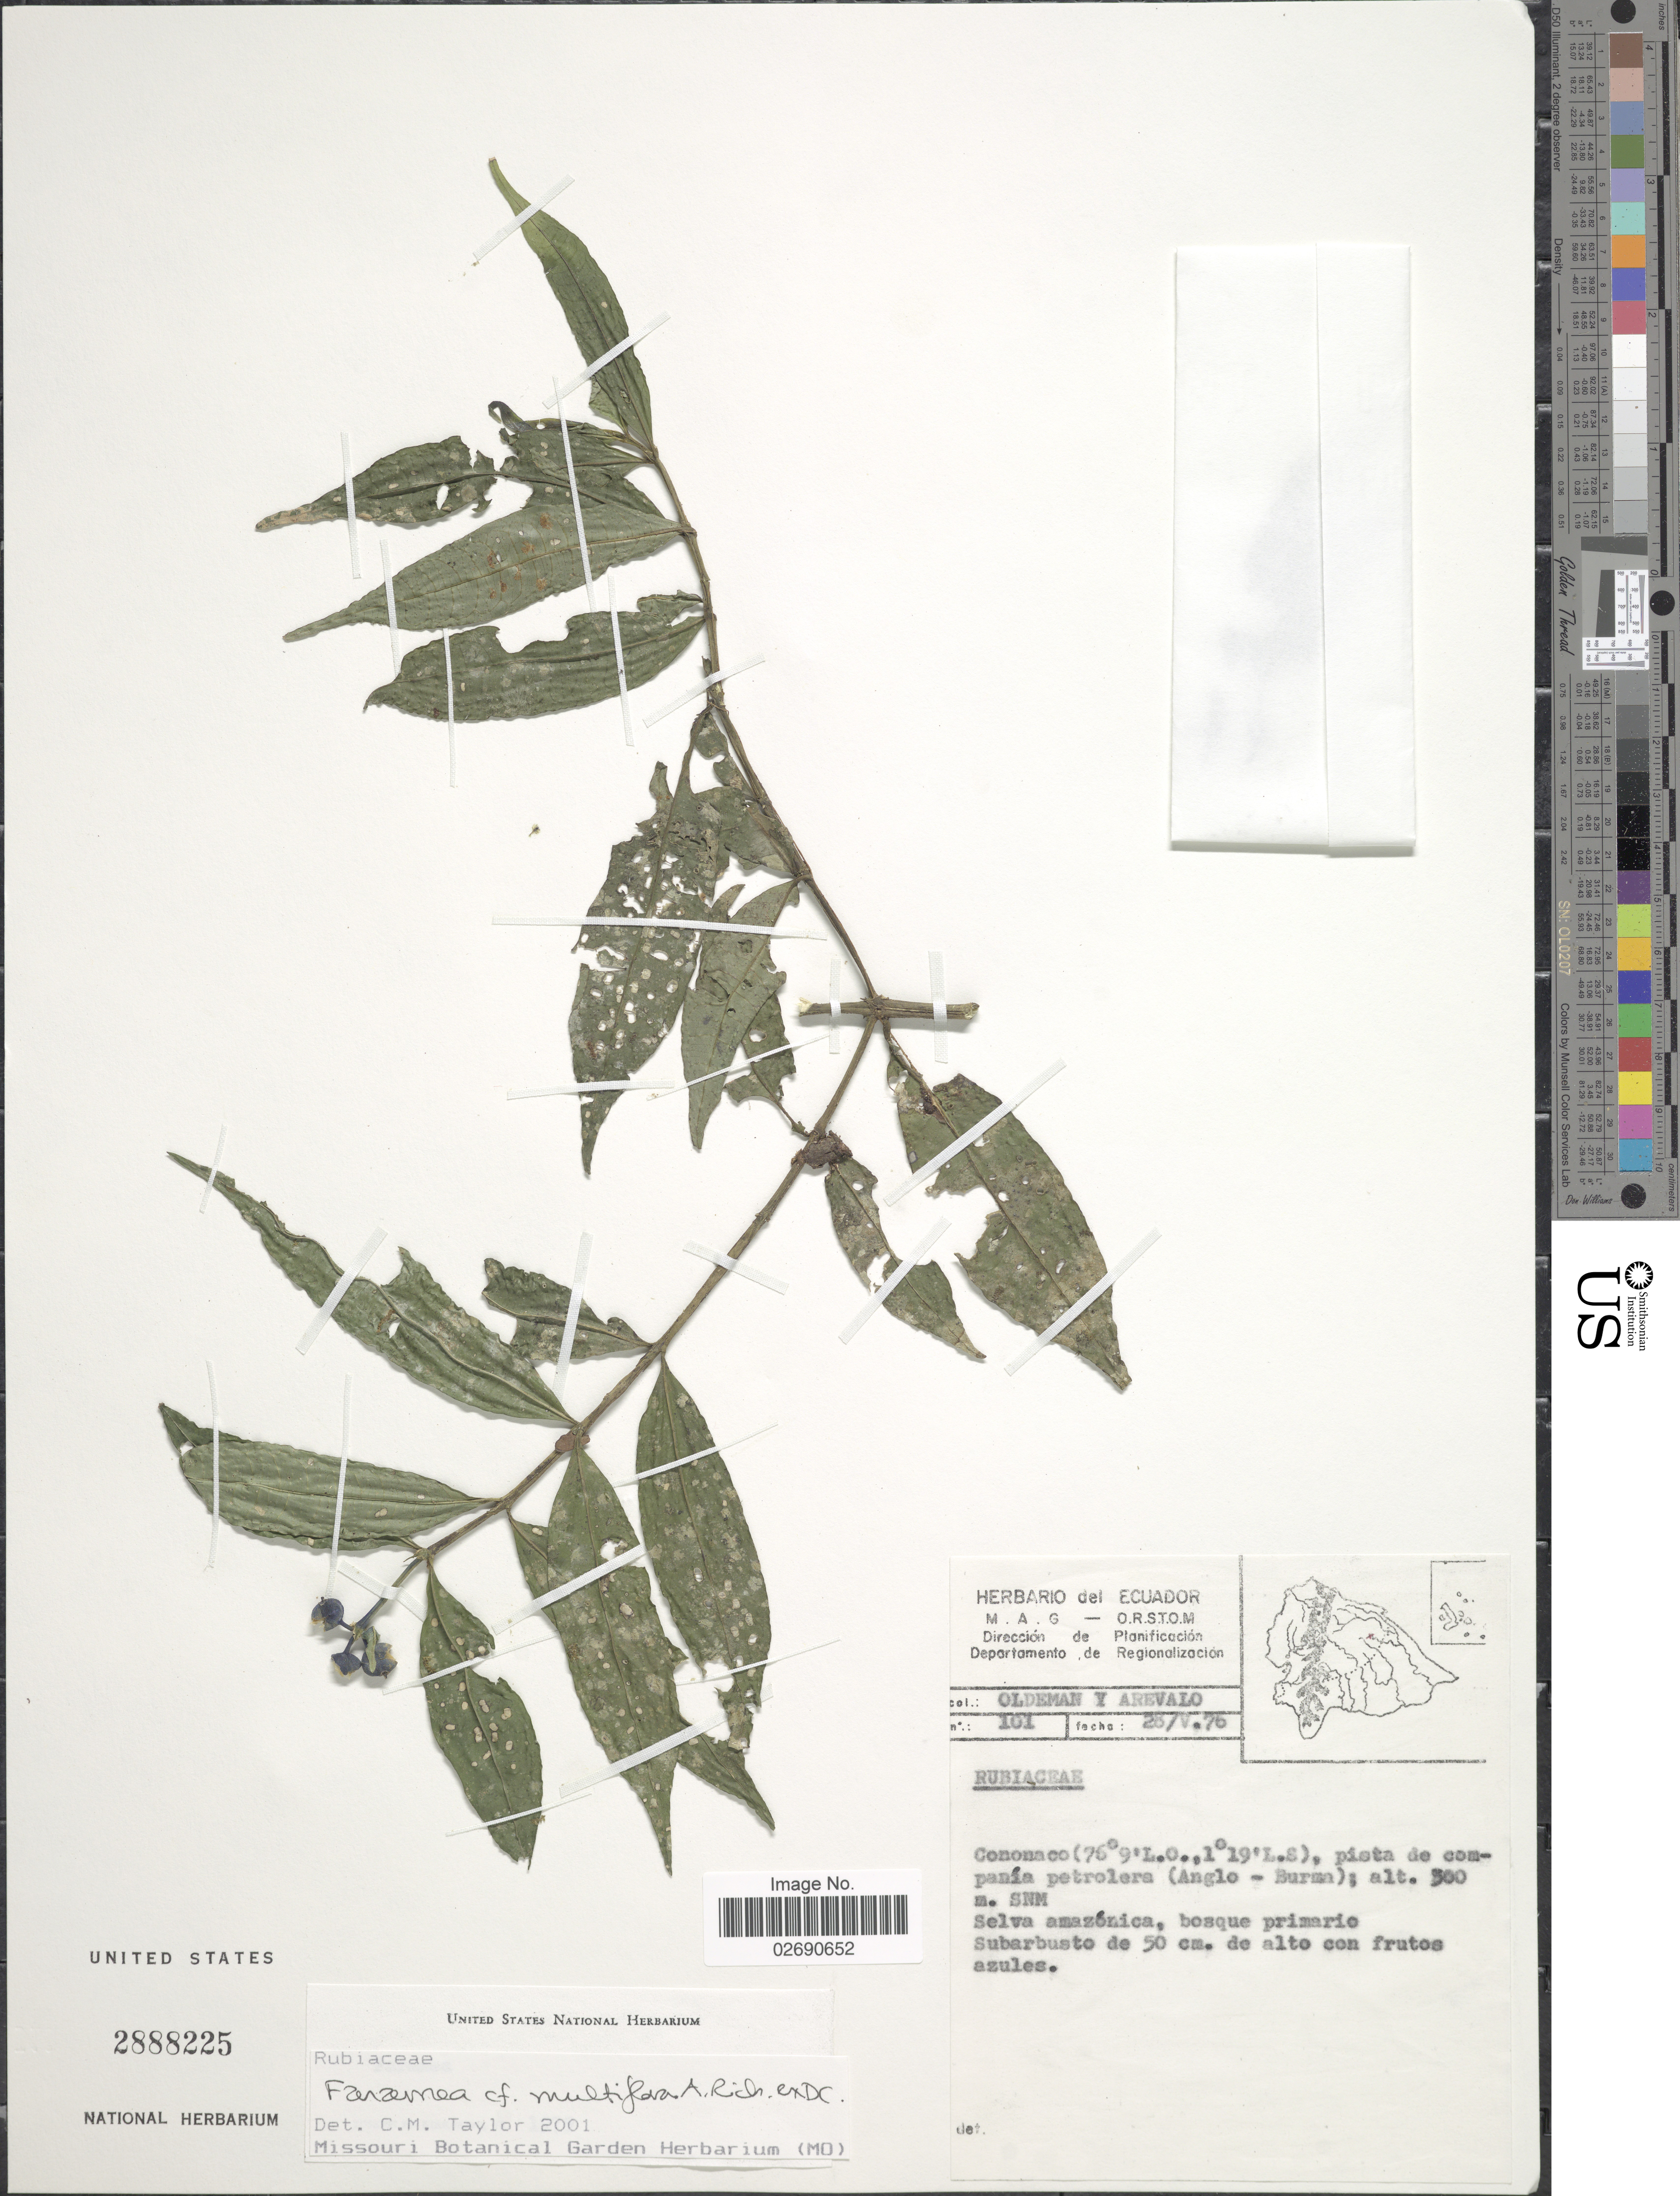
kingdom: Plantae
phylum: Tracheophyta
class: Magnoliopsida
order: Gentianales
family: Rubiaceae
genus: Faramea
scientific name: Faramea multiflora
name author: A. Rich. ex DC.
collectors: -- Oldeman & -. Arevalo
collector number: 101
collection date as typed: Transcribed d/m/y: 28/5/76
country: Ecuador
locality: Cononaco, pista de companía petrolera (Anglo - Burma), Selva amazónica, bosque primario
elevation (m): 500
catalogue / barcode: US 2888225